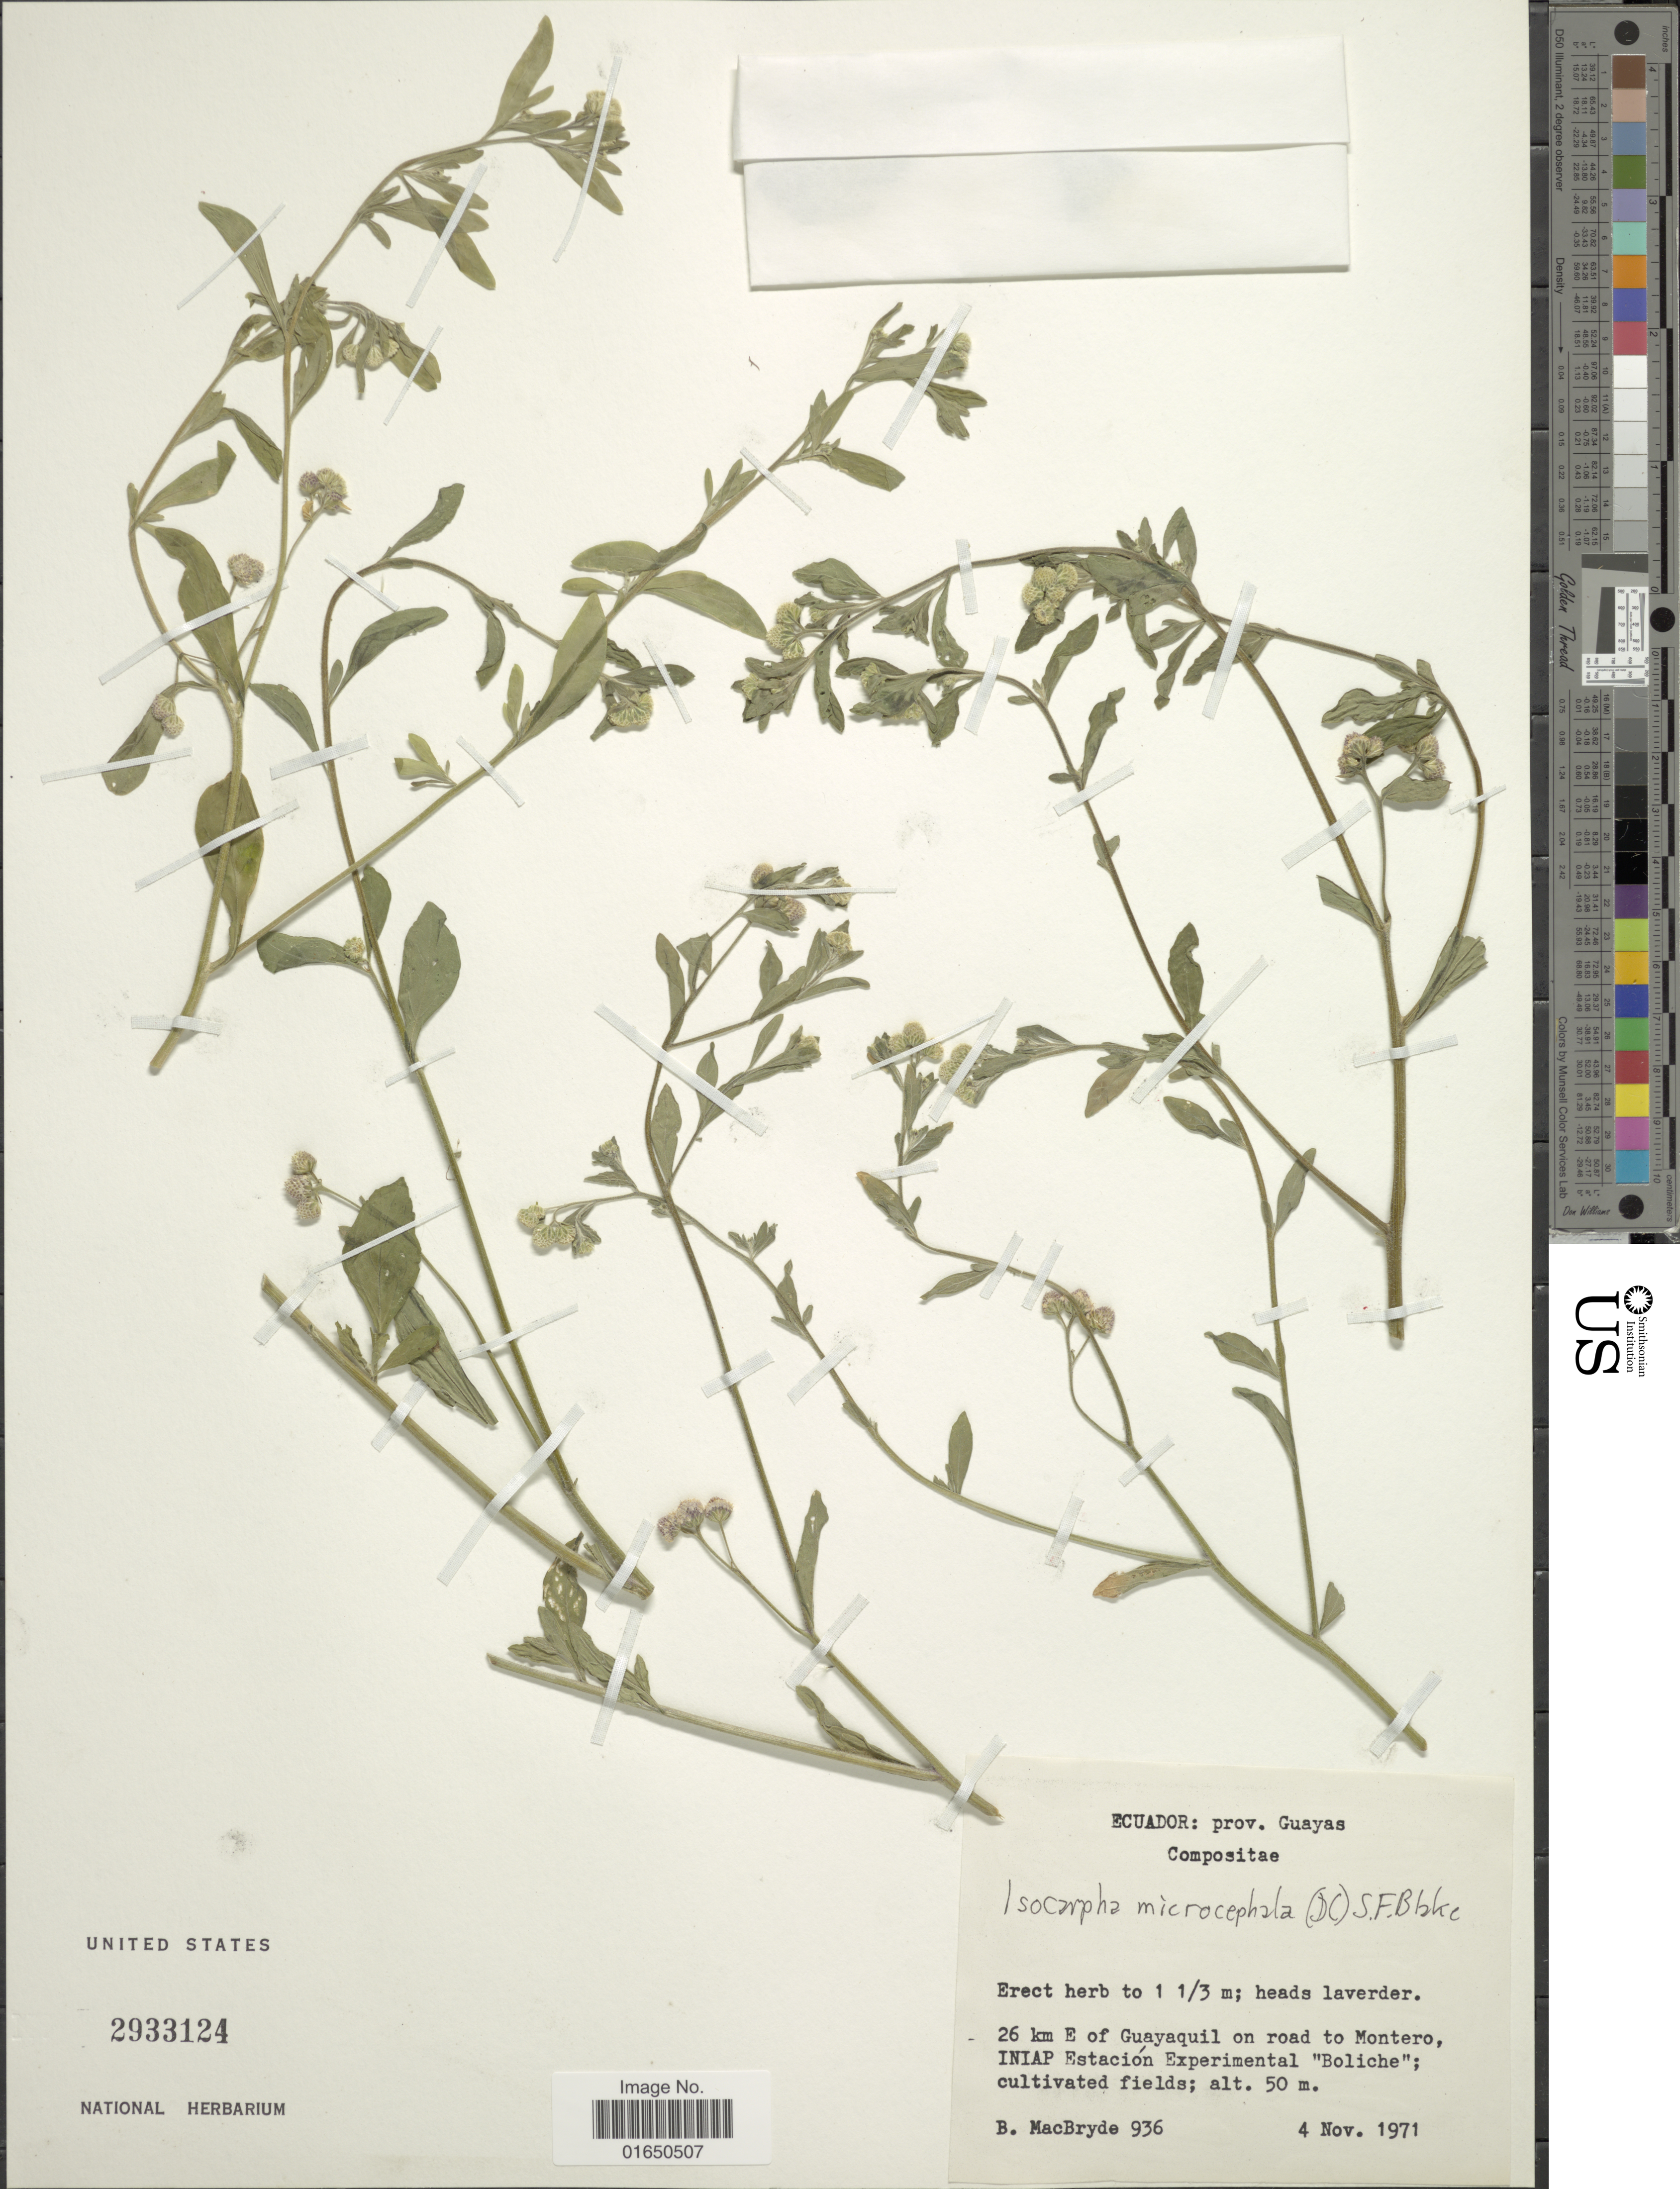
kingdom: Plantae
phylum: Tracheophyta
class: Magnoliopsida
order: Asterales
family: Asteraceae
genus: Isocarpha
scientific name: Isocarpha microcephala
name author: (DC.) S.F. Blake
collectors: B. MacBryde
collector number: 936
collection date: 1971-11-04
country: Ecuador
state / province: Guayas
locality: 26 km E of Guayaquil on road to Montero, INIAP Estacion Experimental "Boliche", Cultivated fields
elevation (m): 50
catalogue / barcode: US 2933124